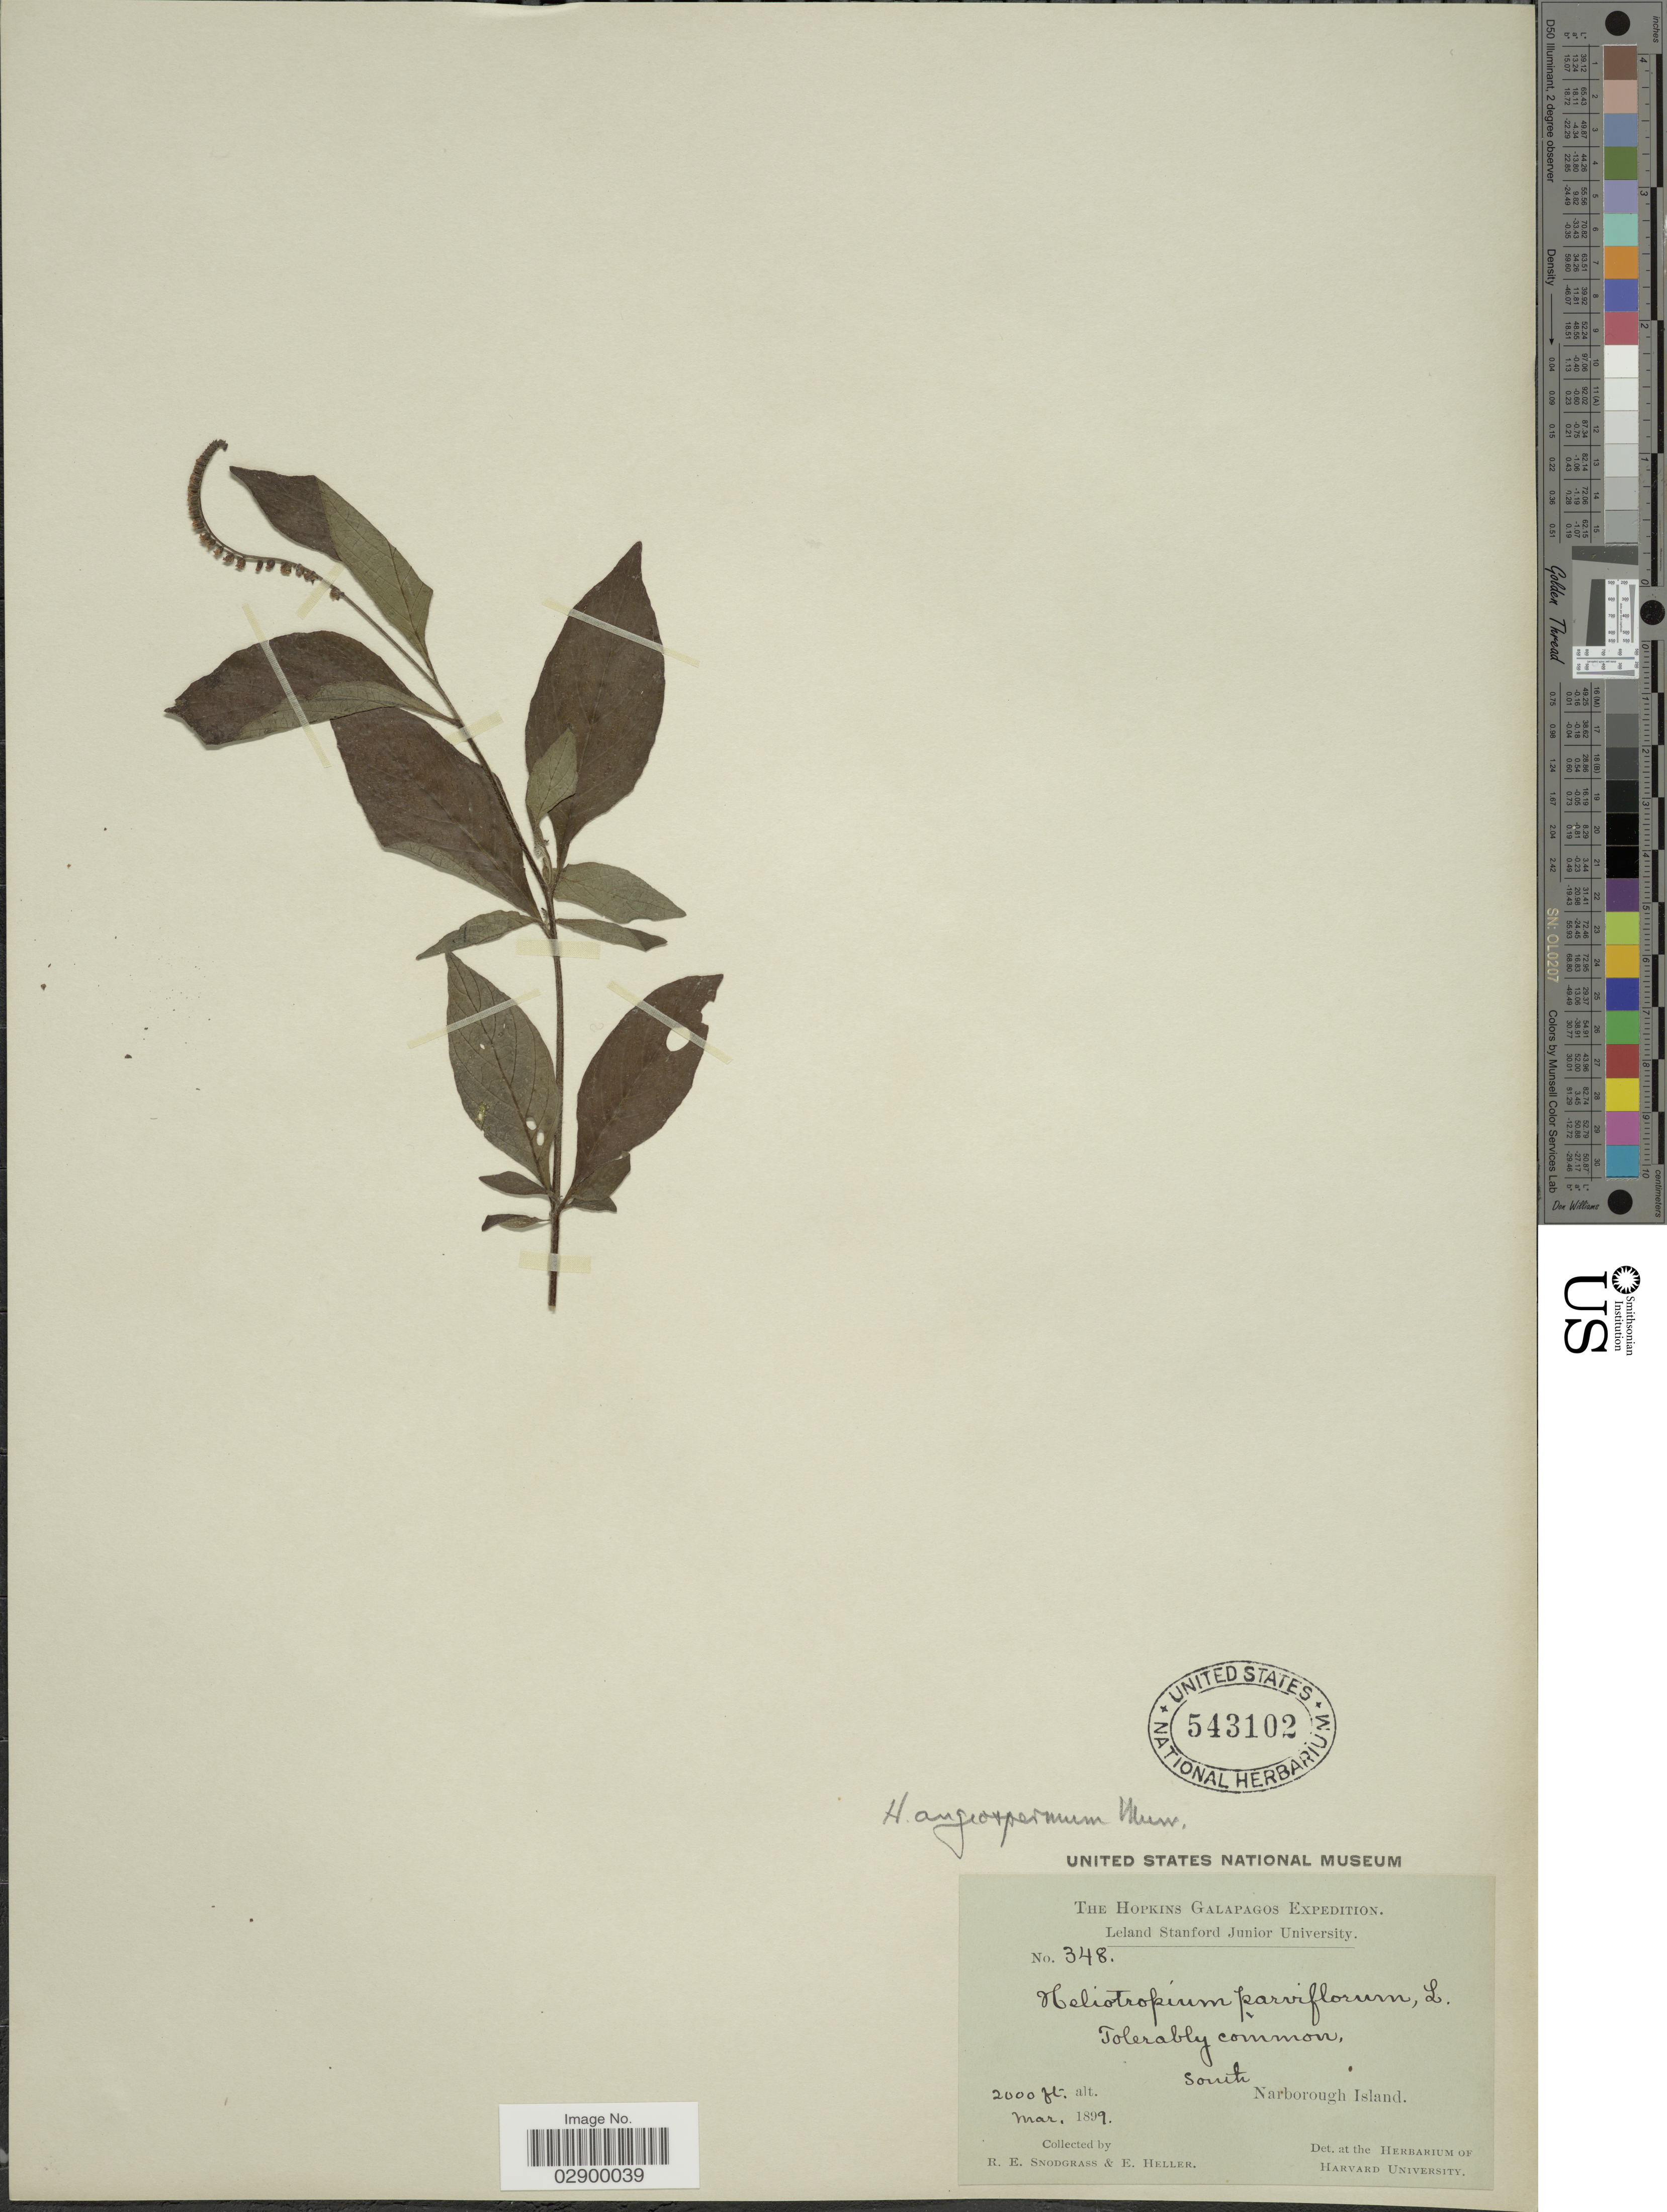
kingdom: Plantae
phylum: Tracheophyta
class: Magnoliopsida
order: Boraginales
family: Heliotropiaceae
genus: Heliotropium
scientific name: Heliotropium angiospermum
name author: Murray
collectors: R. E. Snodgrass & E. Heller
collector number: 348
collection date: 1899-03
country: Ecuador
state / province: Colón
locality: Galapagos. South Narborough Island.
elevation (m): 610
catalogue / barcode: US 543102